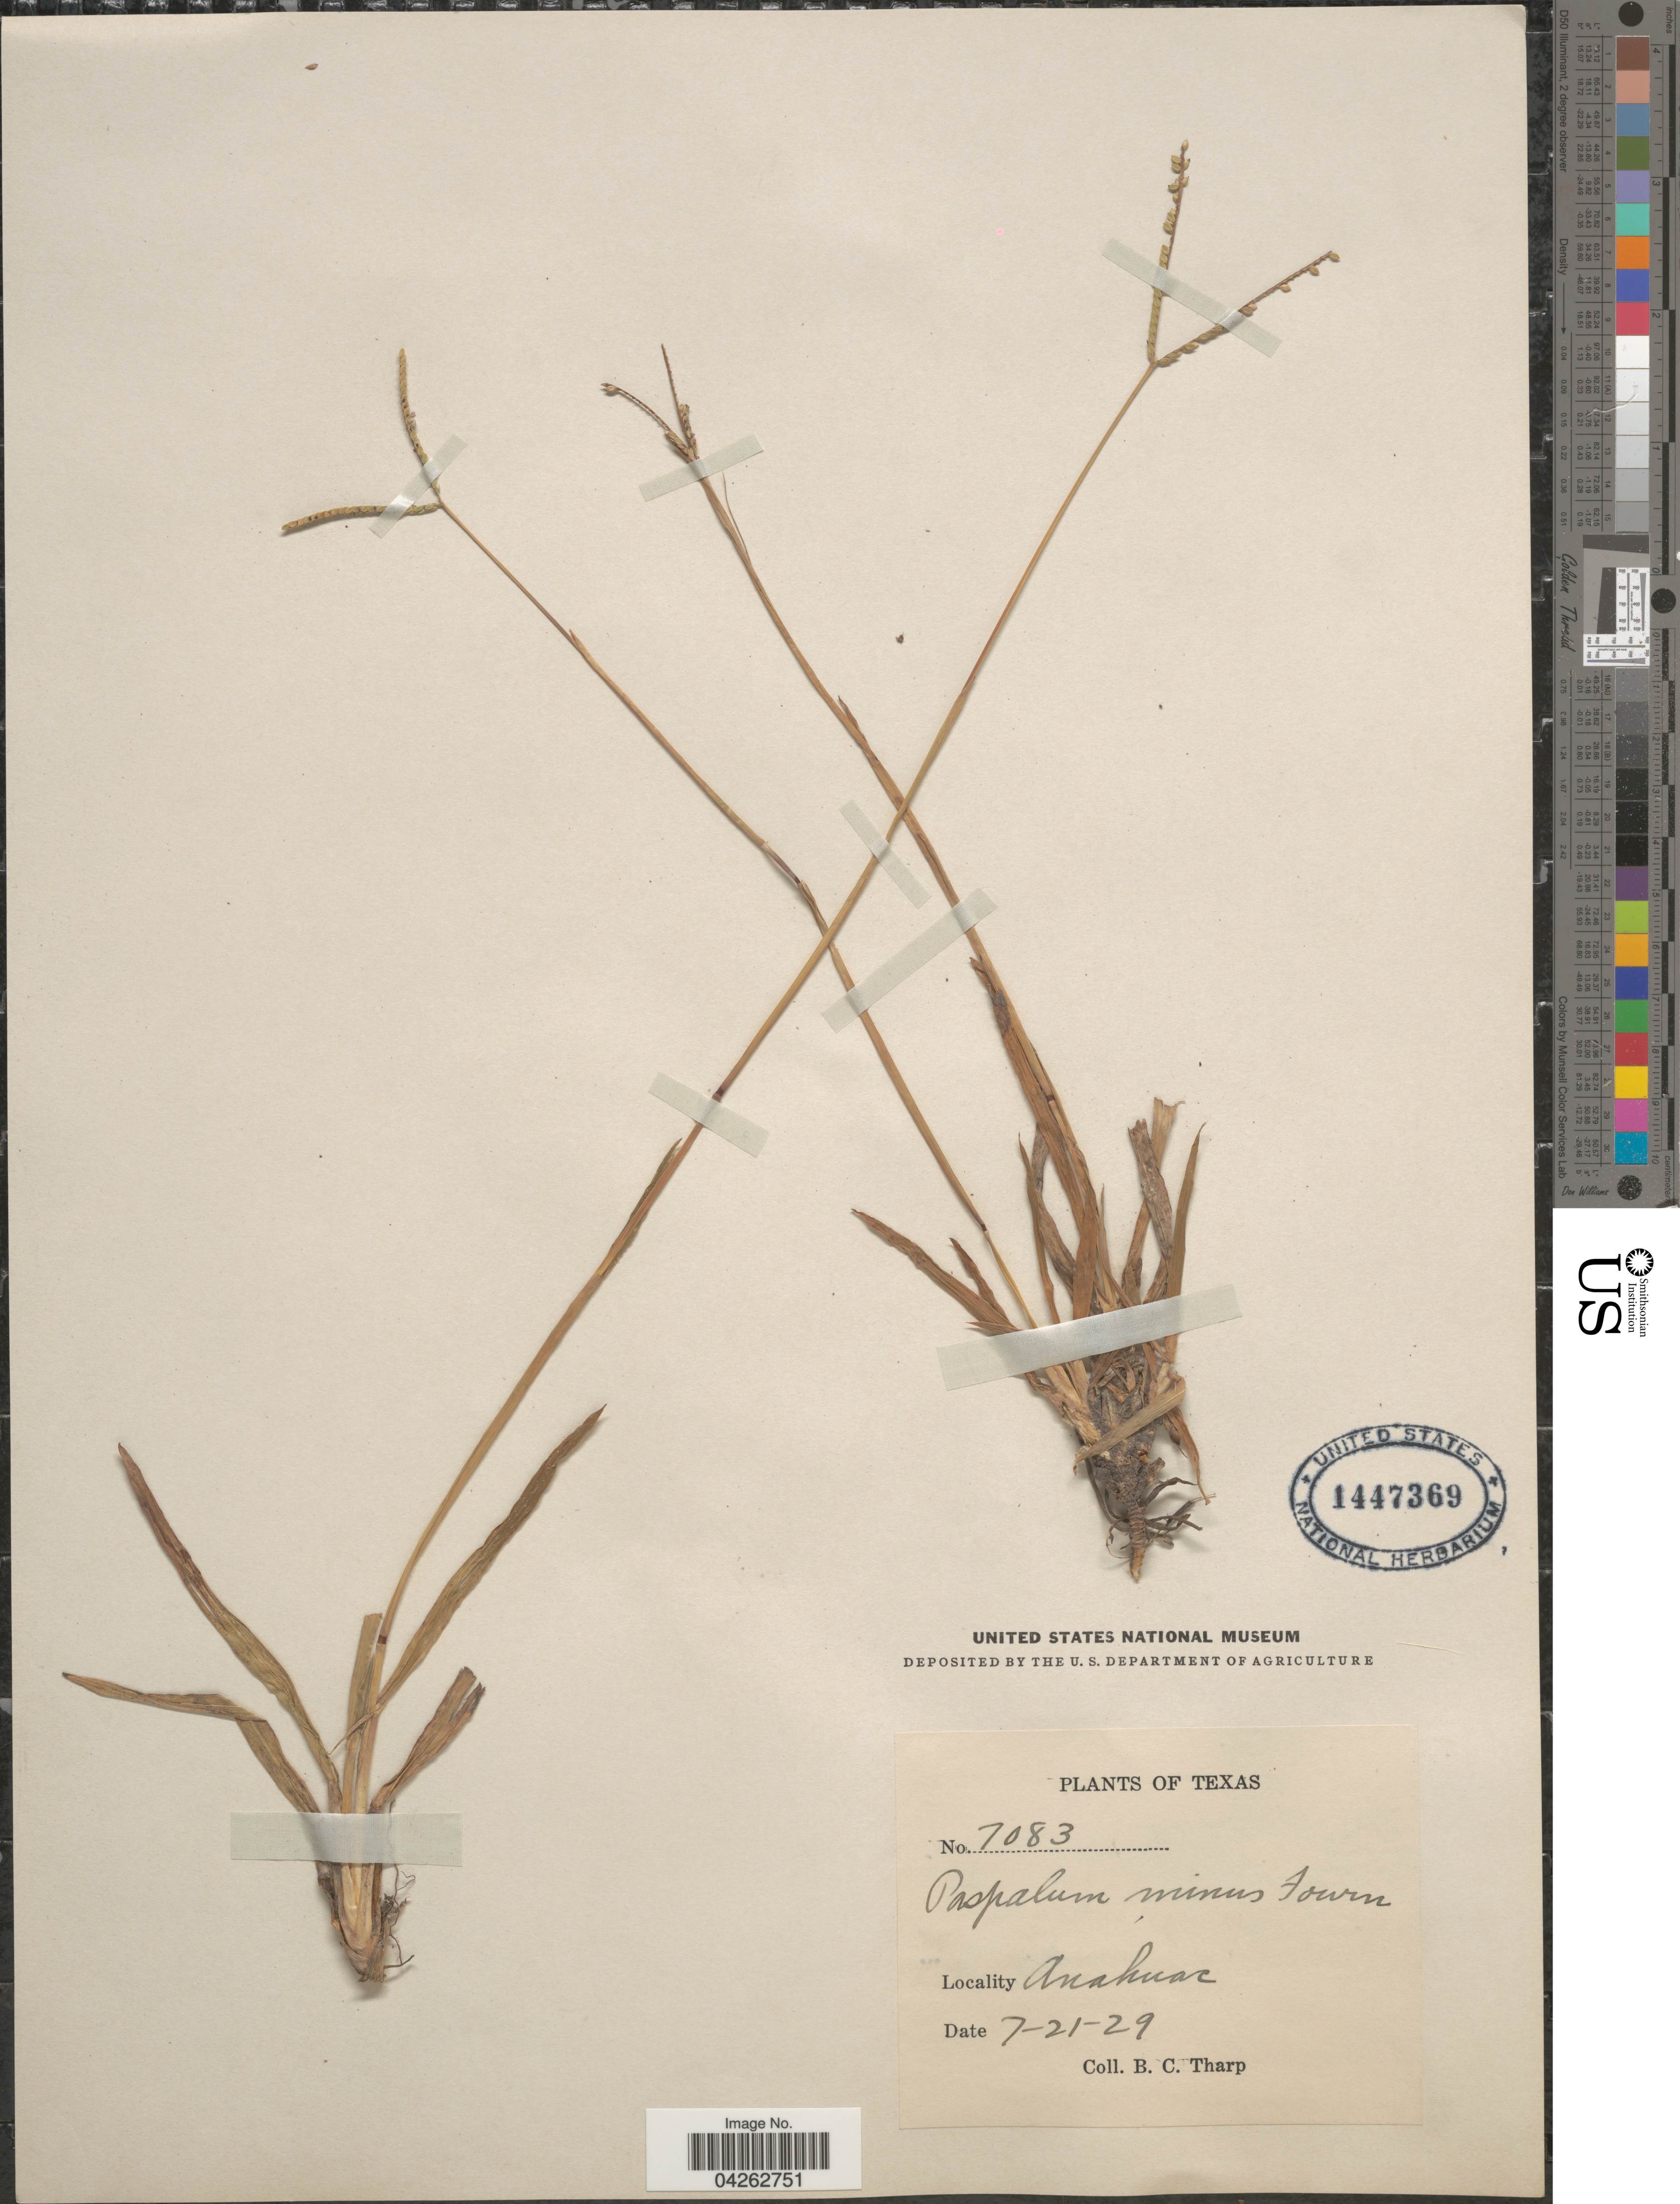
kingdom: Plantae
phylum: Tracheophyta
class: Liliopsida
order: Poales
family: Poaceae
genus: Paspalum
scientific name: Paspalum minus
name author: E. Fourn.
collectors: B. C. Tharp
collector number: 7083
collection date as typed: Transcribed d/m/y: 21/7/29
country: United States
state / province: Texas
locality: Anahuac.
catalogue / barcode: US 1447369